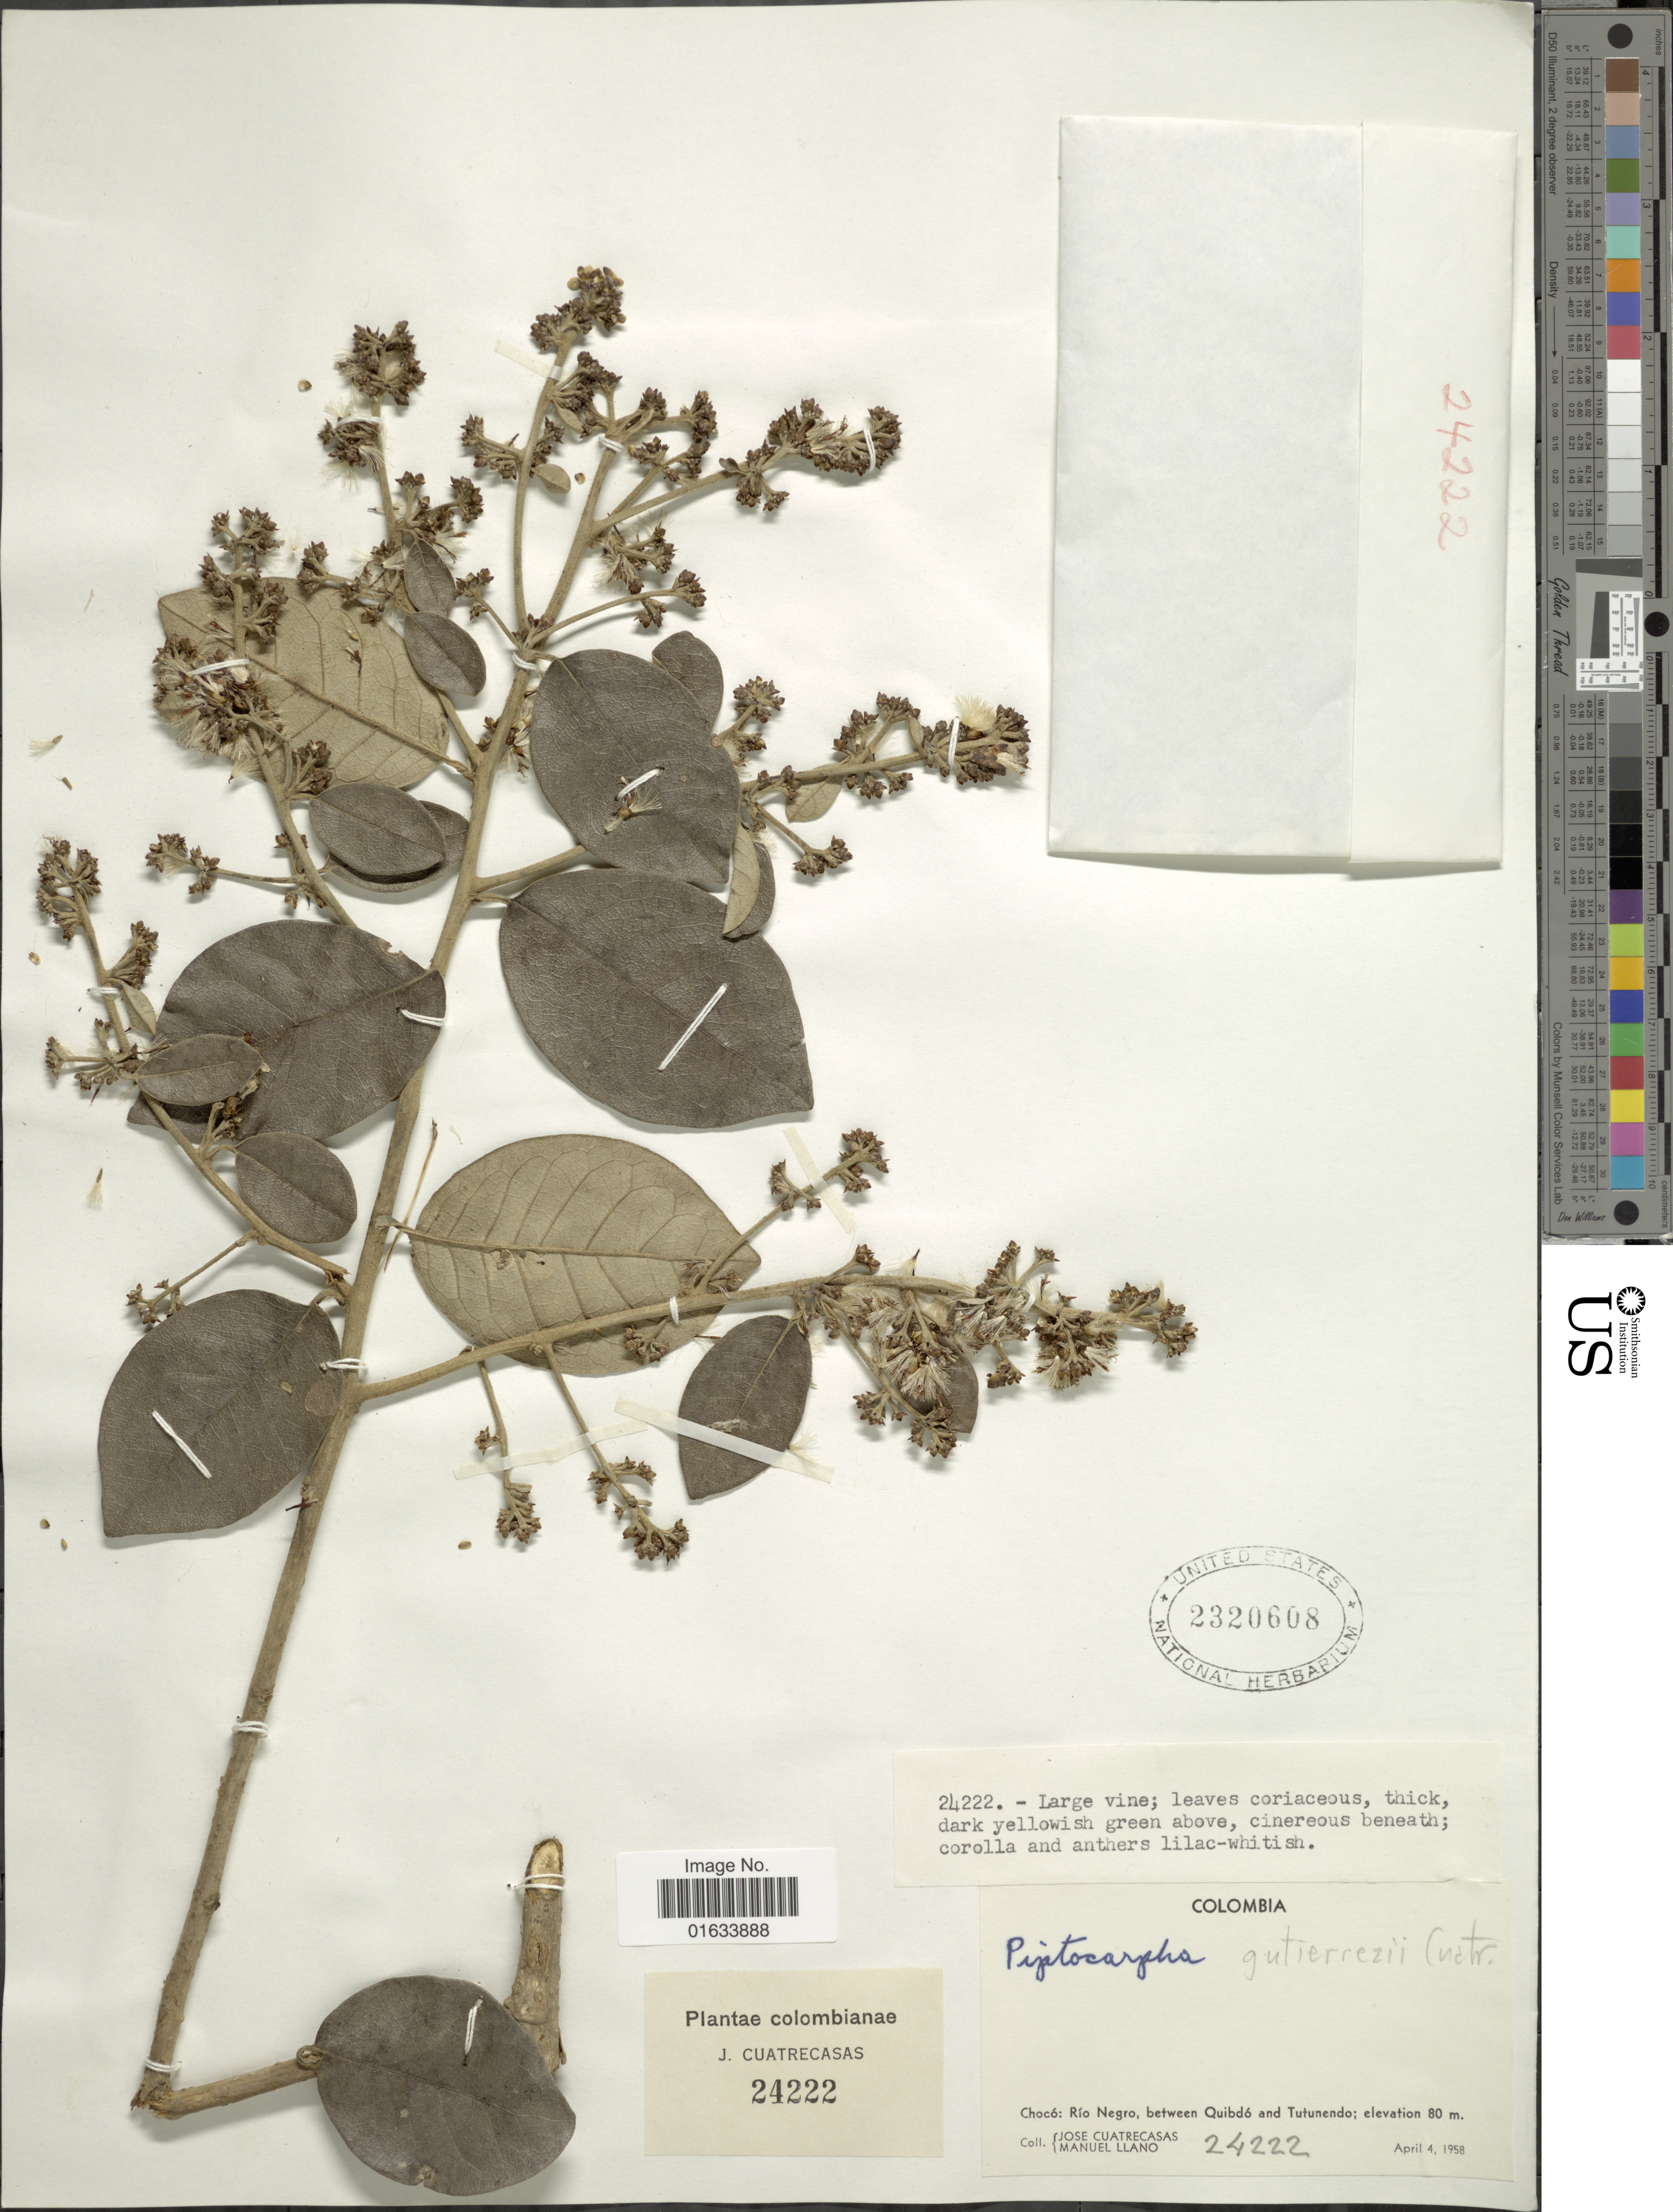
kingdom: Plantae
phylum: Tracheophyta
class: Magnoliopsida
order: Asterales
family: Asteraceae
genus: Piptocarpha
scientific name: Piptocarpha gutierrezii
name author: Cuatrec.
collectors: J. Cuatrecasas & M. d. Llano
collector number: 24222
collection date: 1958-04-04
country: Colombia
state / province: Chocó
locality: Chocó: Río Negro, between Quibdó and Tutunendo.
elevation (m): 80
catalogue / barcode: US 2320608